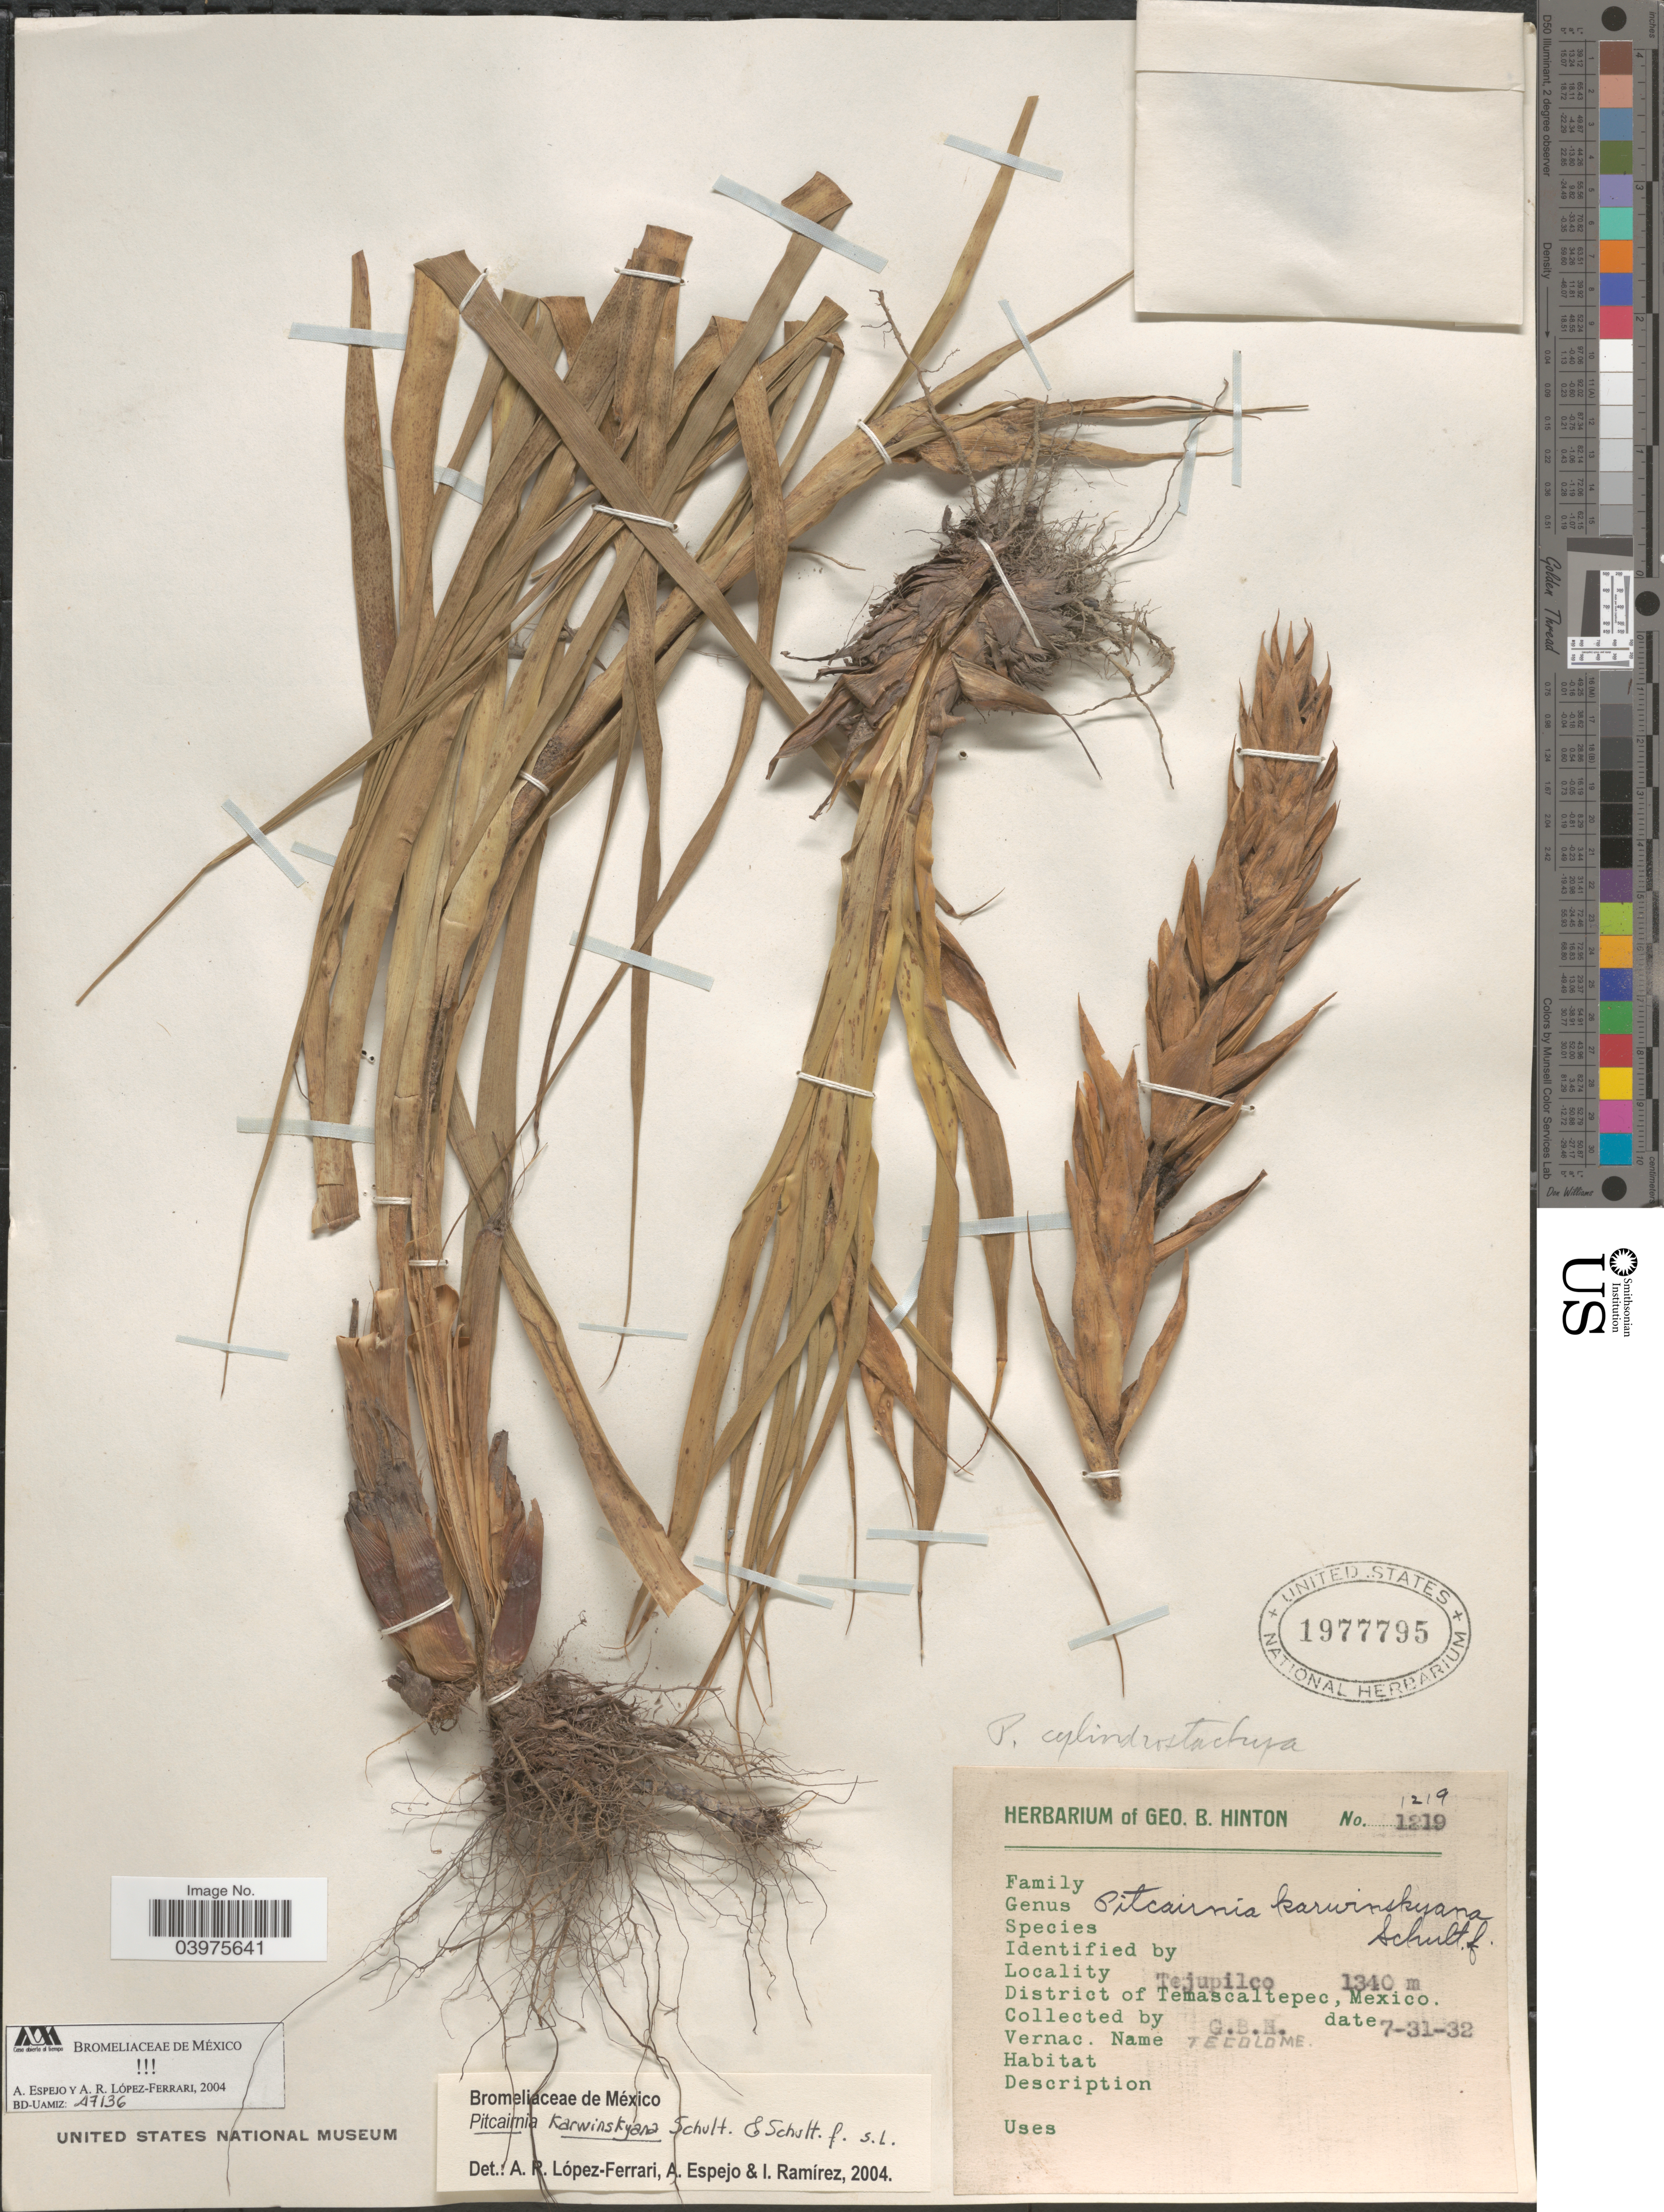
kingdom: Plantae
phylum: Tracheophyta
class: Liliopsida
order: Poales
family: Bromeliaceae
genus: Pitcairnia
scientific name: Pitcairnia karwinskyana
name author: Schult. & Schult. f.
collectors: G. B. Hinton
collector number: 1219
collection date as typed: Transcribed d/m/y: 31/7/32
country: Mexico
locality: Tejupilco. District of Temascaltepec.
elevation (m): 1340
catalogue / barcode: US 1977795